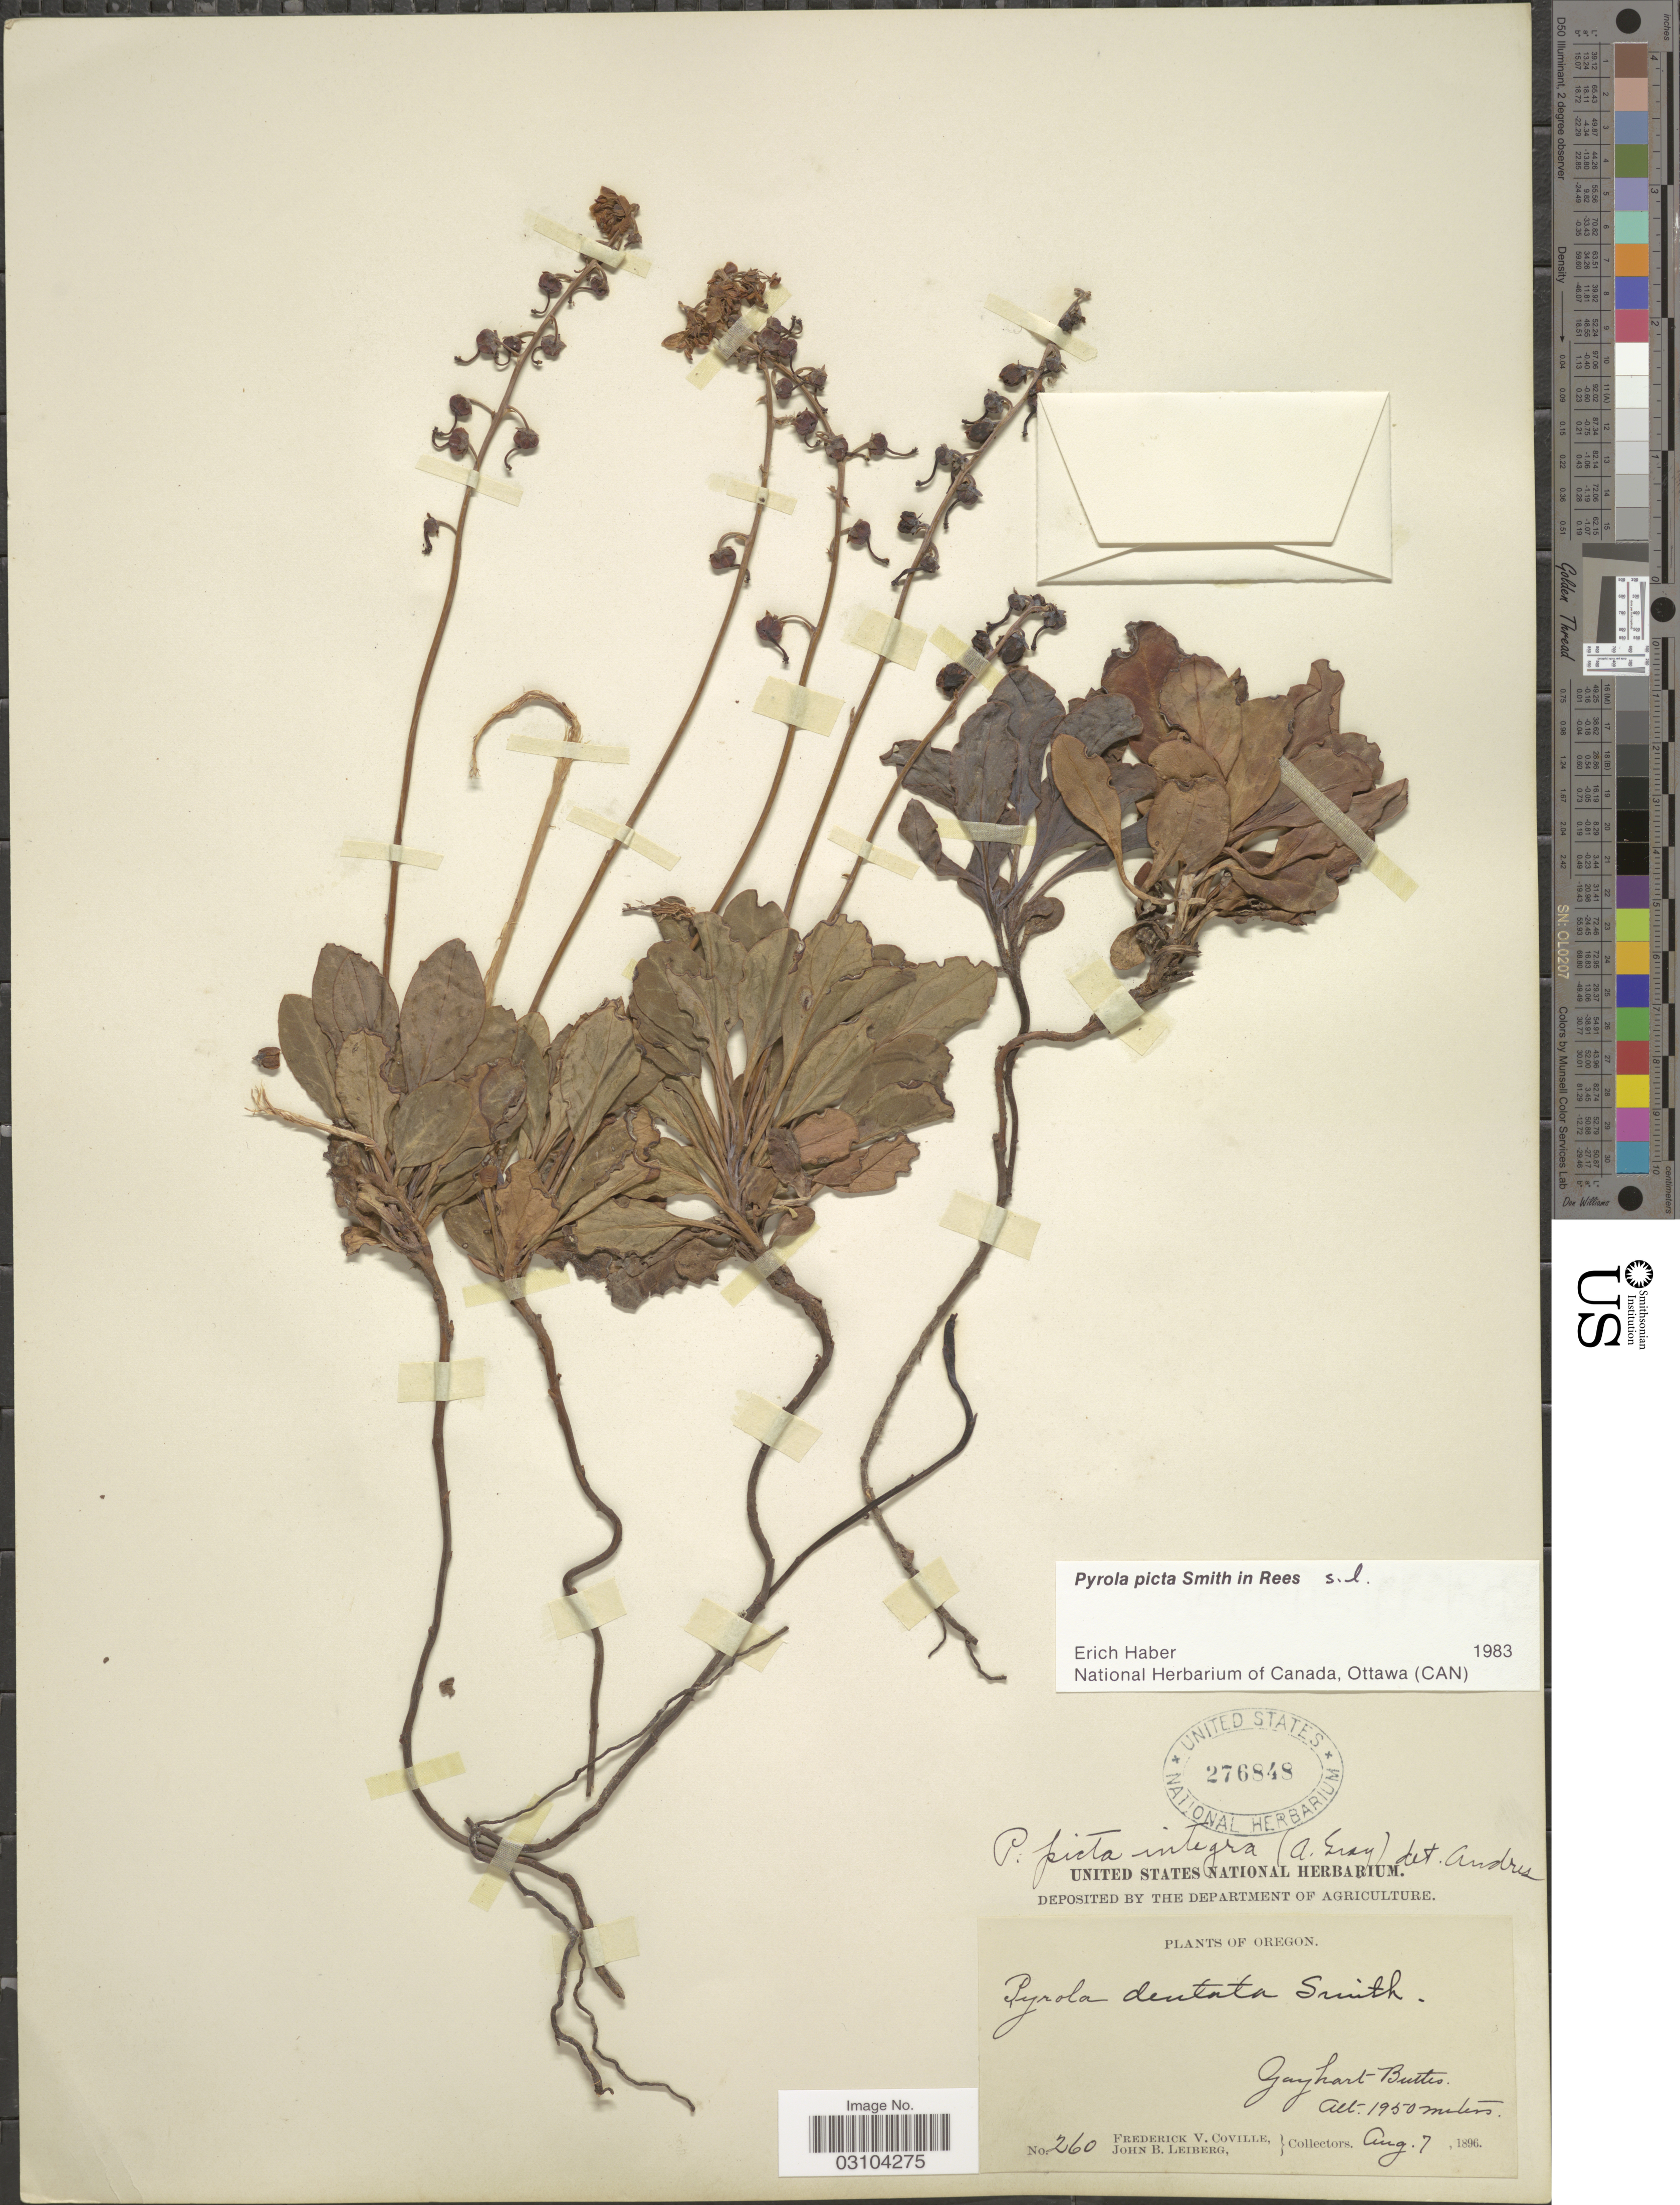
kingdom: Plantae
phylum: Tracheophyta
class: Magnoliopsida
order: Ericales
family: Ericaceae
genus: Pyrola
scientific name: Pyrola picta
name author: Sm. in Rees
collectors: F. V. Coville & J. B. Leiberg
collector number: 260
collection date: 1896-08-07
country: United States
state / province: Oregon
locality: Gayhart Buttes.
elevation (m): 1950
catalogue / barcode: US 276848